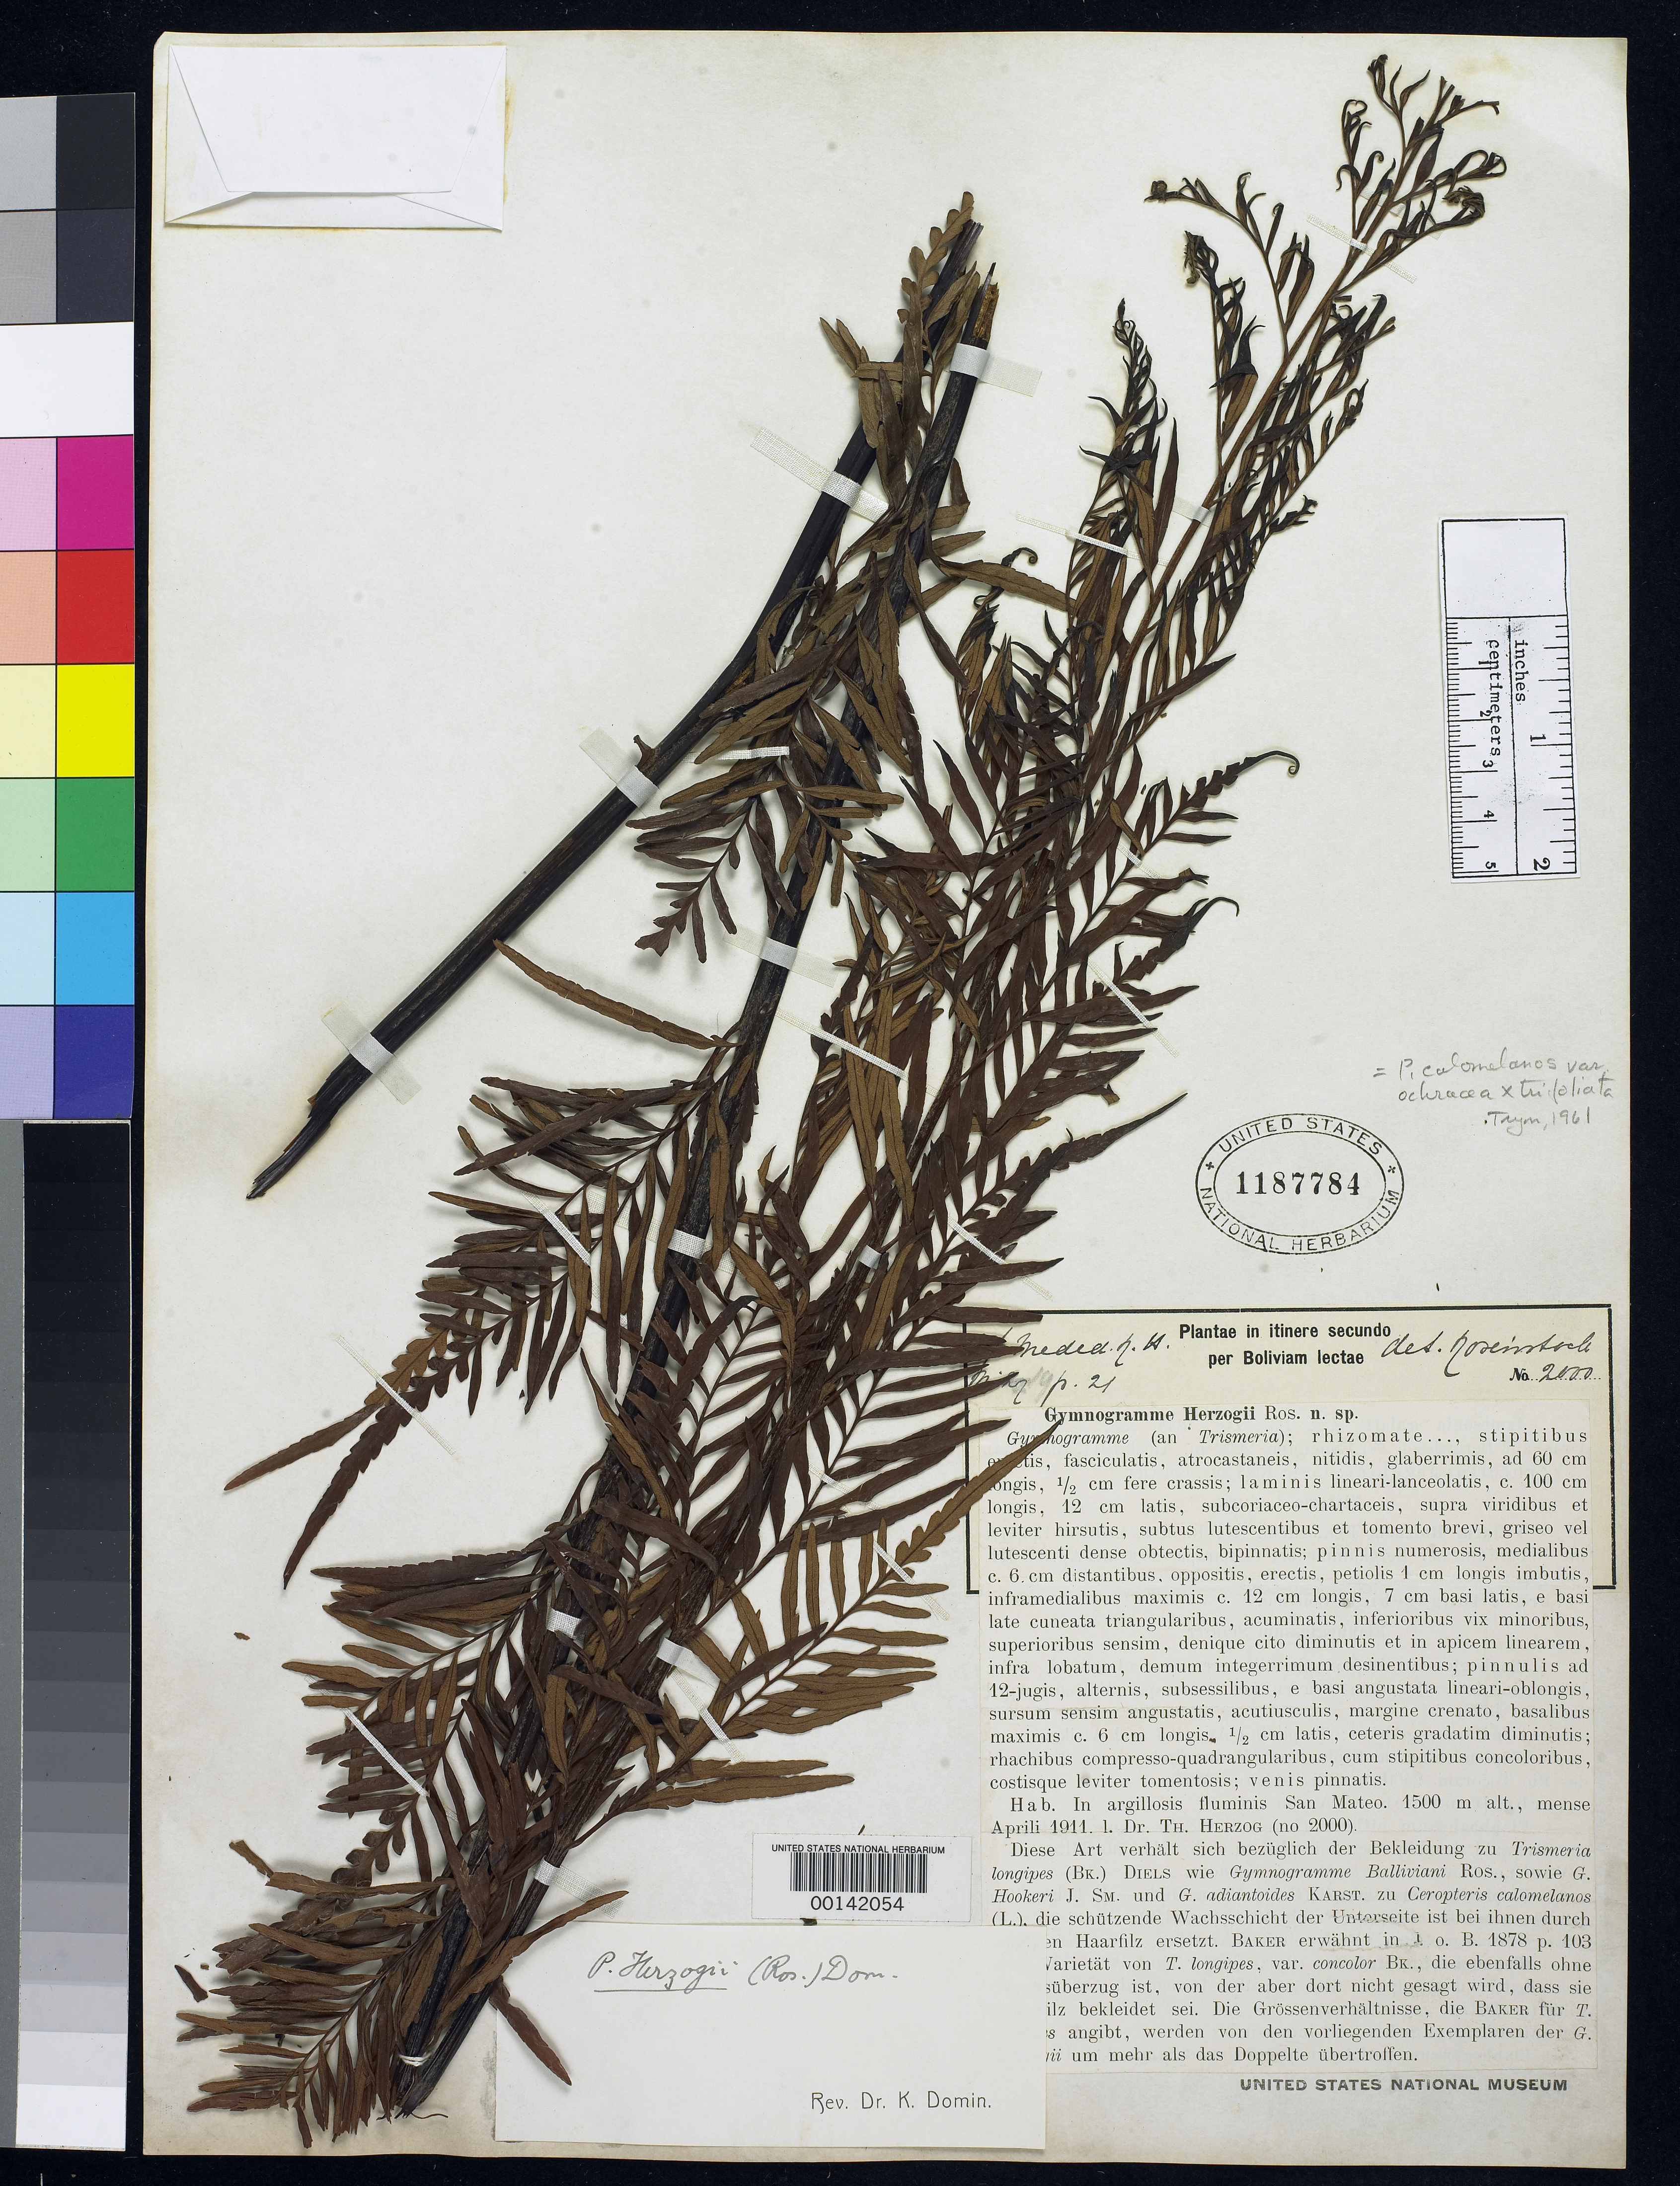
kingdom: Plantae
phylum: Tracheophyta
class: Polypodiopsida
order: Polypodiales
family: Pteridaceae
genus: Gymnogramma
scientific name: Gymnogramma herzogii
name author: Rosenst.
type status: Type Collection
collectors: T. K. J. Herzog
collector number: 2000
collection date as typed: Apr 1911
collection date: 1911-04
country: Bolivia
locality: San Mateo.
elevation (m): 1500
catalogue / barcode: US 1187784